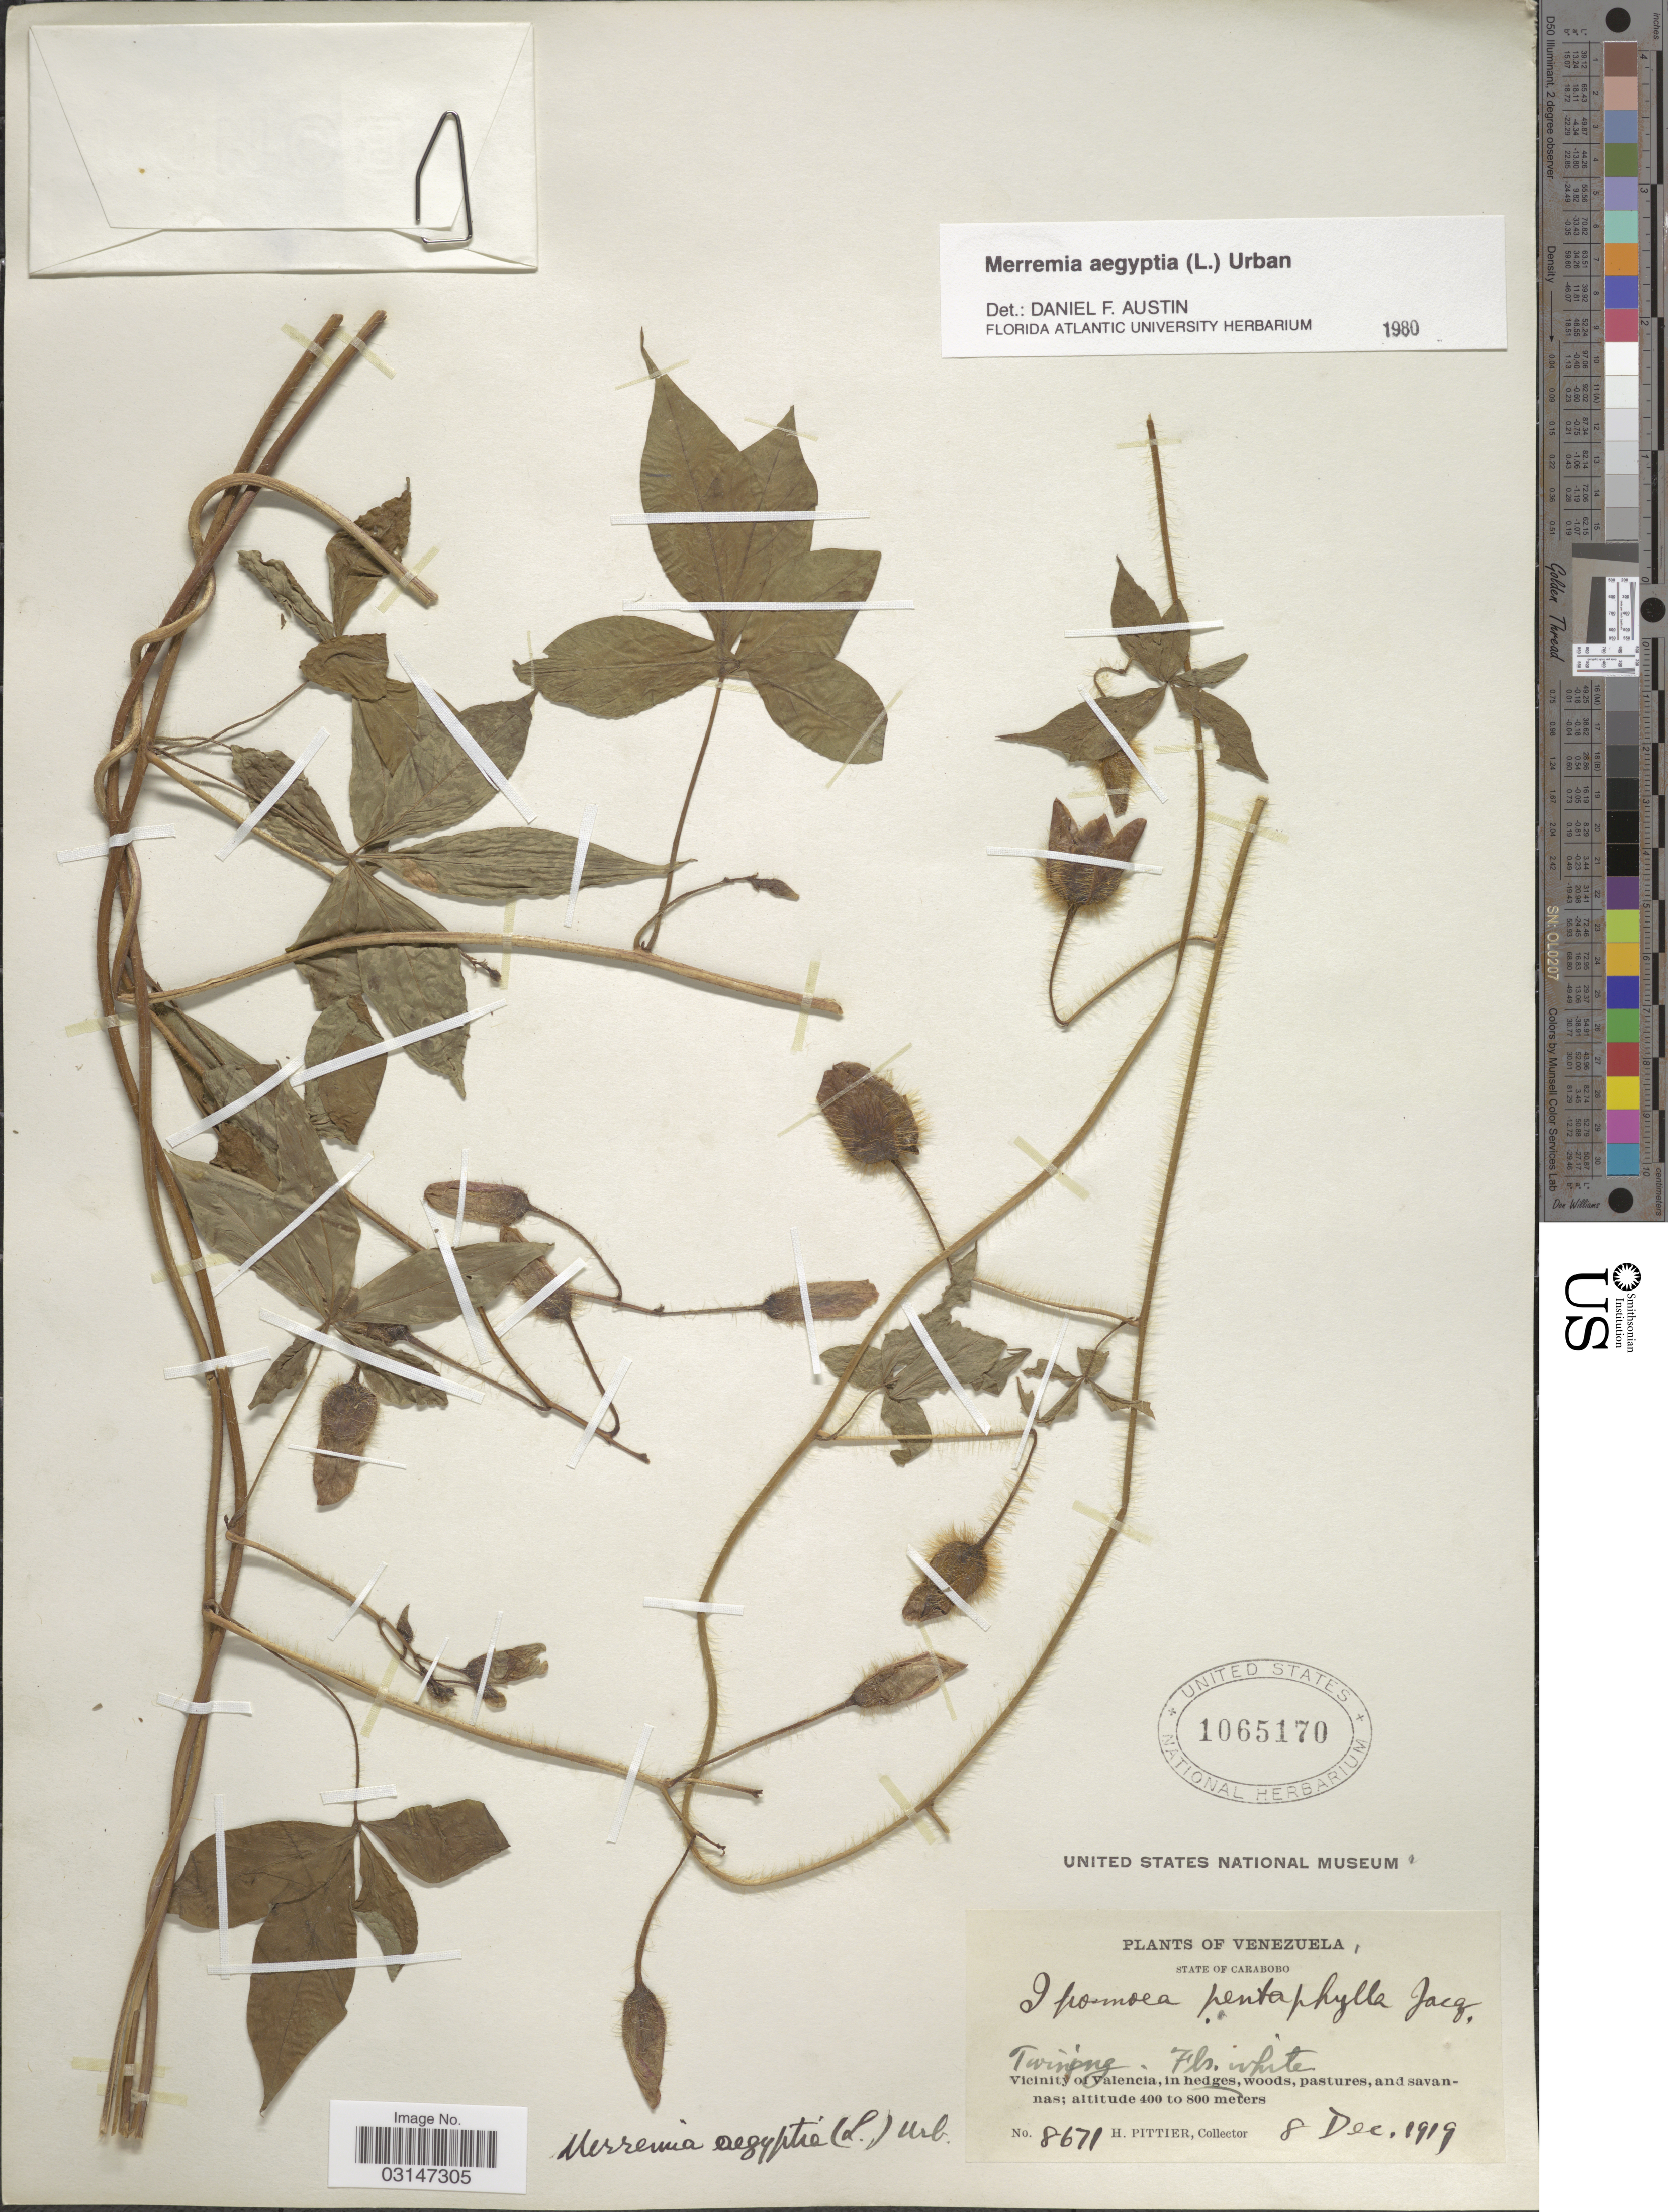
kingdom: Plantae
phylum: Tracheophyta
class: Magnoliopsida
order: Solanales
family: Convolvulaceae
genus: Distimake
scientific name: Distimake aegyptius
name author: (L.) A. R. Simões & Staples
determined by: Strong, Mark T., (BOT), Smithsonian Institution - National Museum of Natural History (UNITED STATES)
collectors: H. F. Pittier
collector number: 8671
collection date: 1919-12-08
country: Venezuela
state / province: Carabobo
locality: Vicinity of Valencia, in hedges, woods, pastures, and savanas.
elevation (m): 400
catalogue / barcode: US 1065170